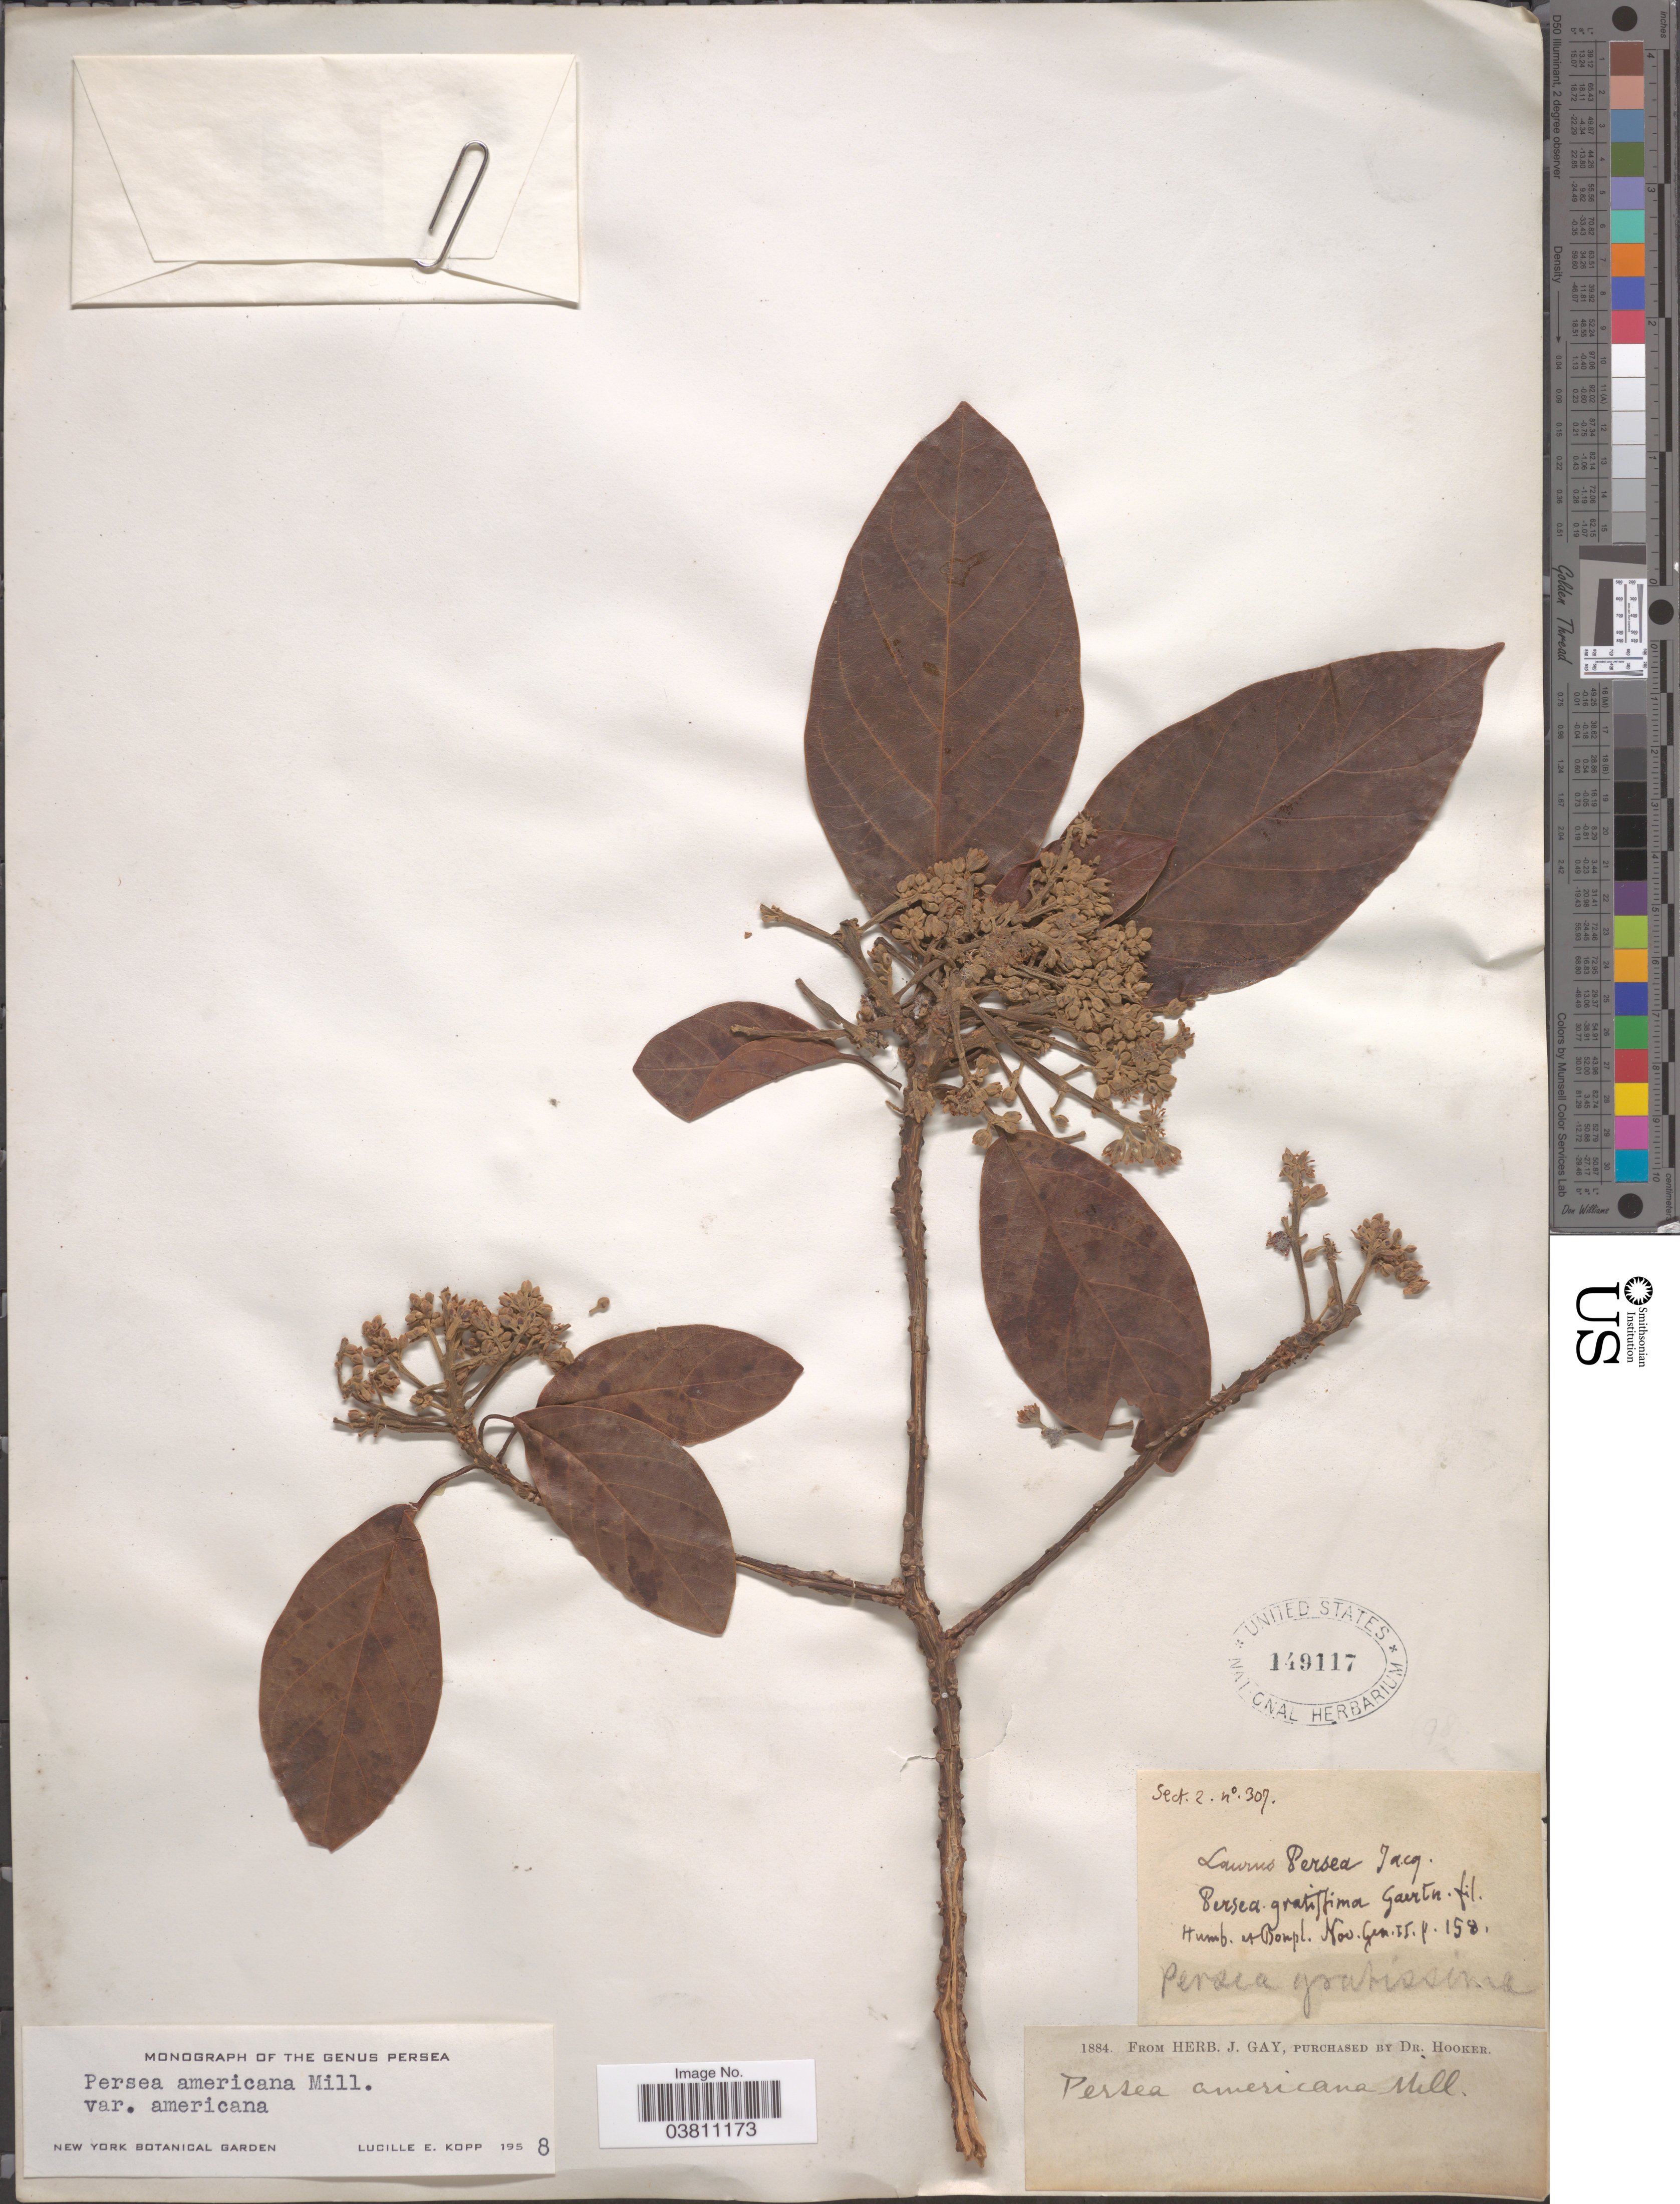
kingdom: Plantae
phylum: Tracheophyta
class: Magnoliopsida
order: Laurales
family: Lauraceae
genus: Persea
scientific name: Persea americana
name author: Mill.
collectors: ex herb. J. Gay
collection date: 1884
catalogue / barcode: US 149117